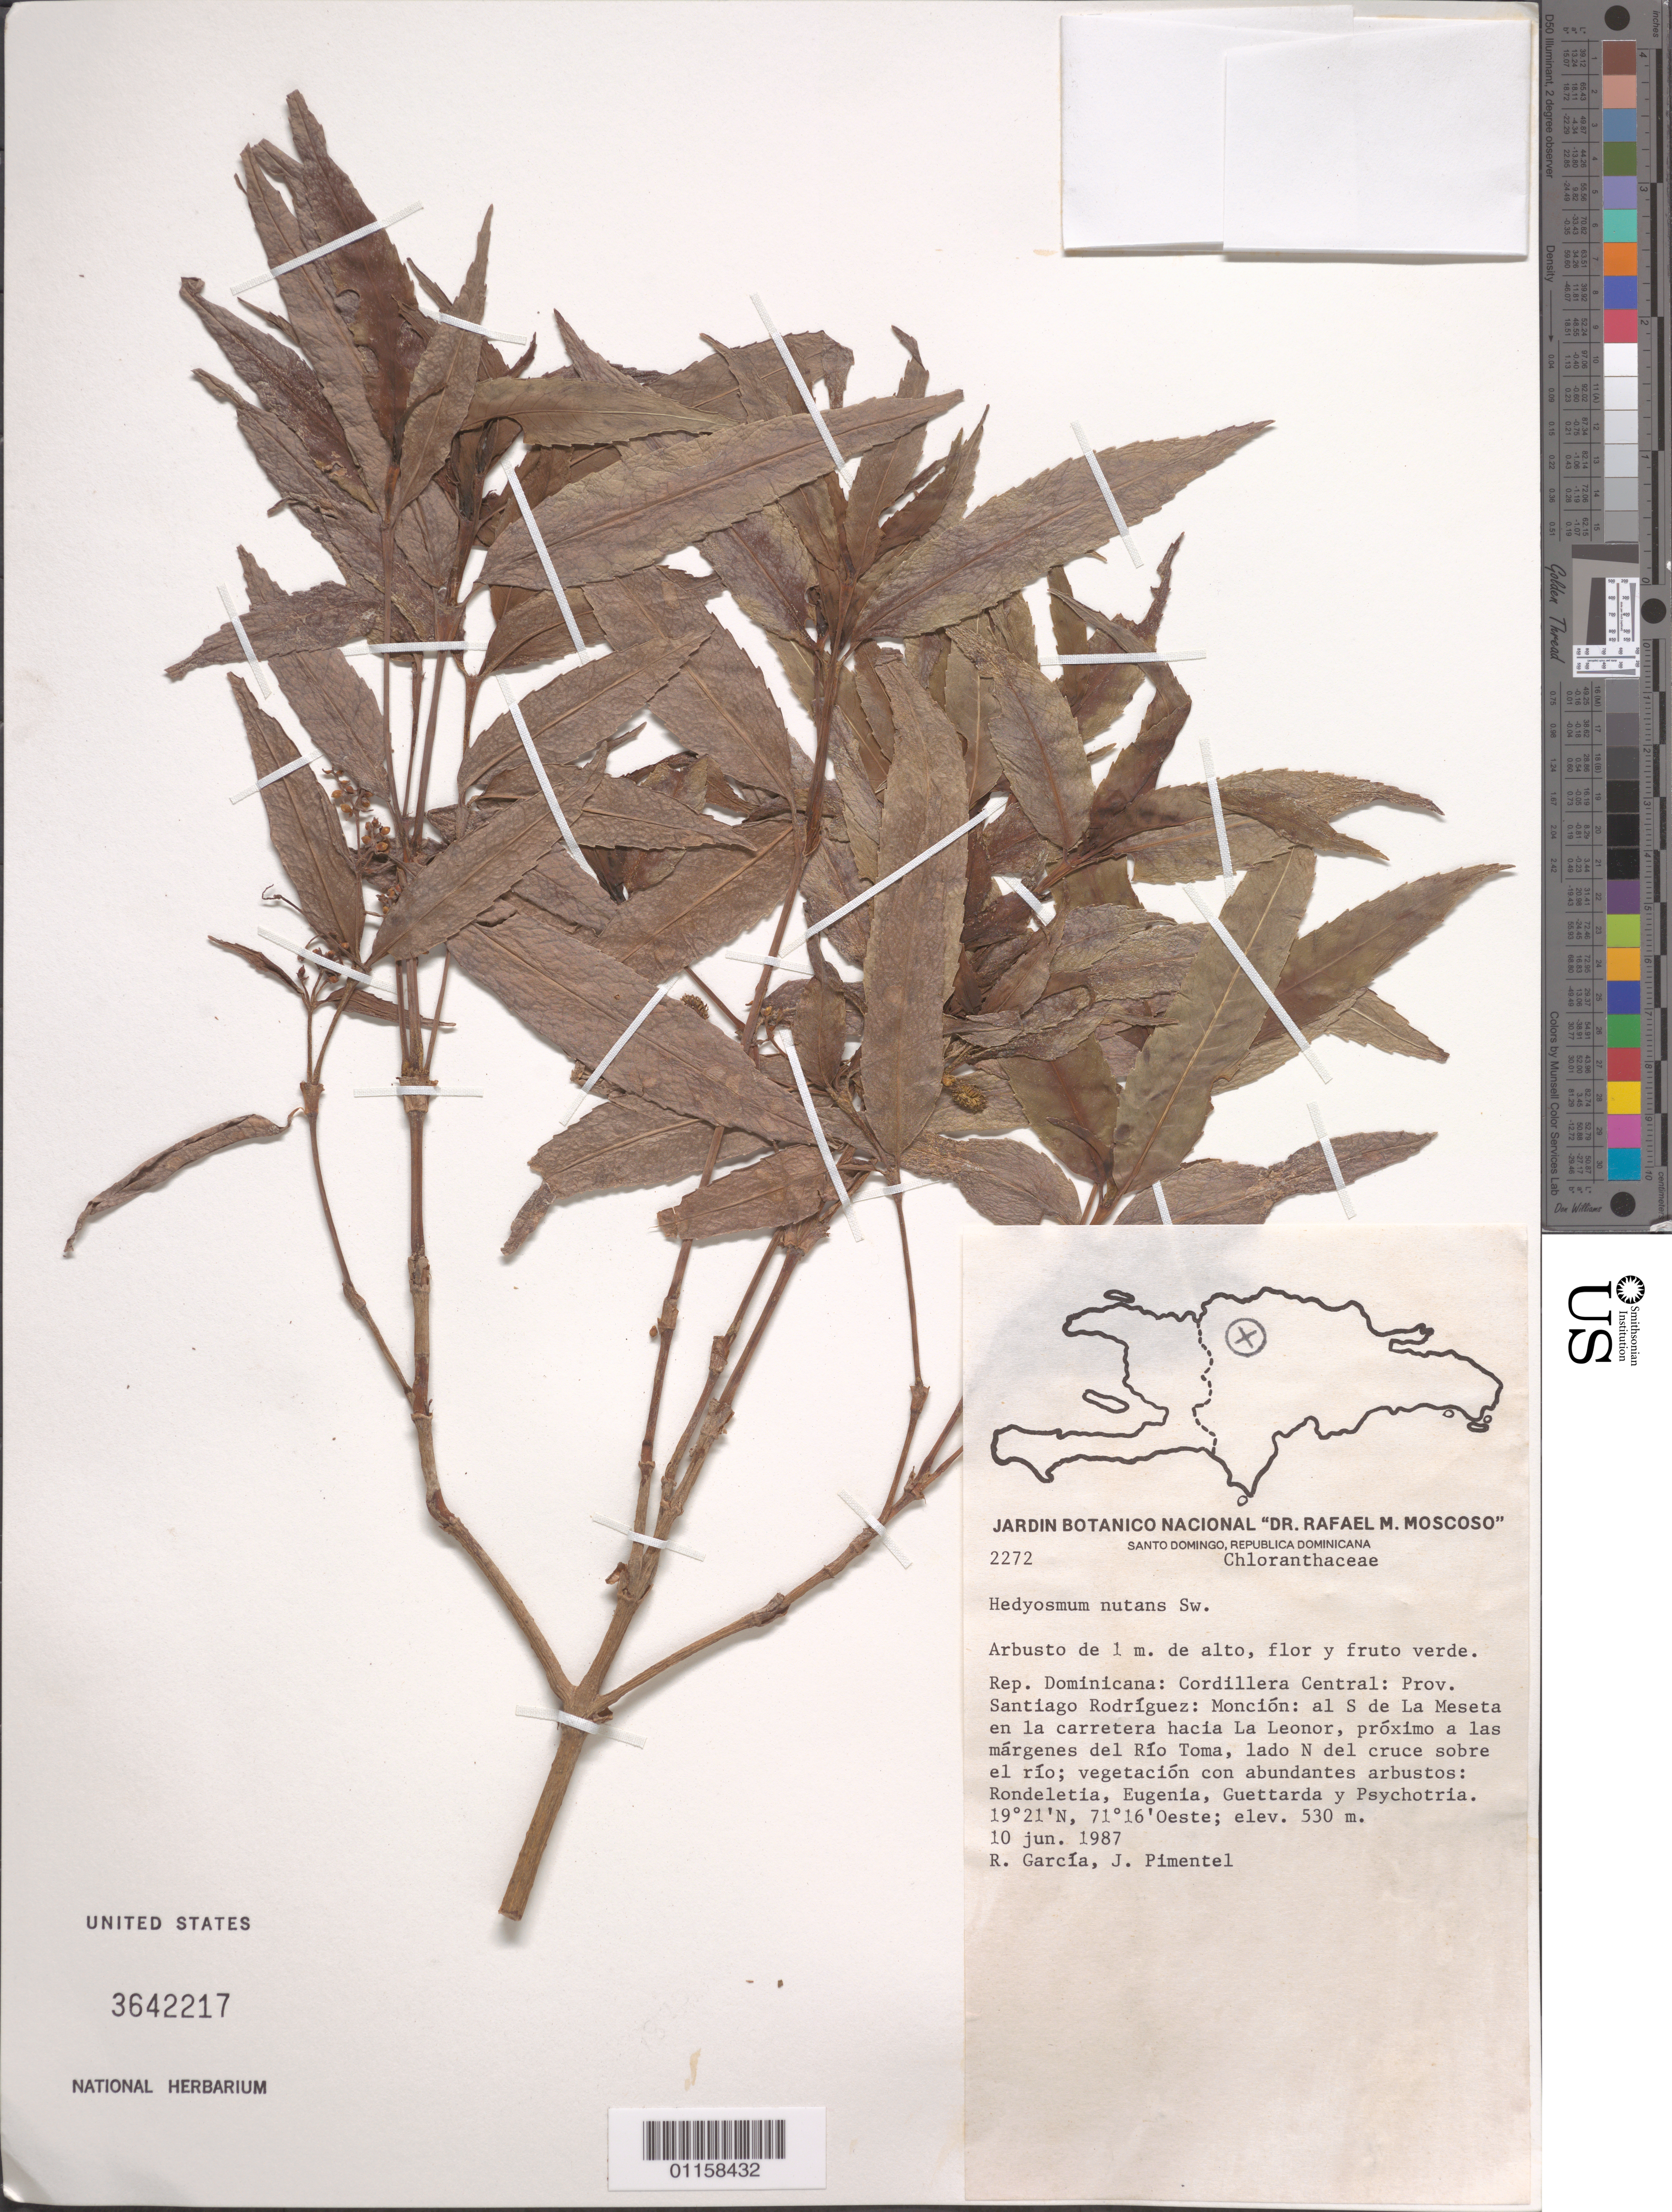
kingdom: Plantae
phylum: Tracheophyta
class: Magnoliopsida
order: Chloranthales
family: Chloranthaceae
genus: Hedyosmum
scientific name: Hedyosmum nutans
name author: Sw.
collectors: R. García & J. Pimentel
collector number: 2272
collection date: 1987-06-10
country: Dominican Republic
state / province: Santiago Rodríguez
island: Hispaniola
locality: Cordillera Central; Monción: al S de La Meseta en la carretera hacia La Leonor, próximo a las márgenes del Río Toma, lado N del cruce sobre el río.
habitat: Vegetación con abundantes arbustos: Rondeletia, Eugenia, Guettarda y Psychotria.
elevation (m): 530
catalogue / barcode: US 3642217